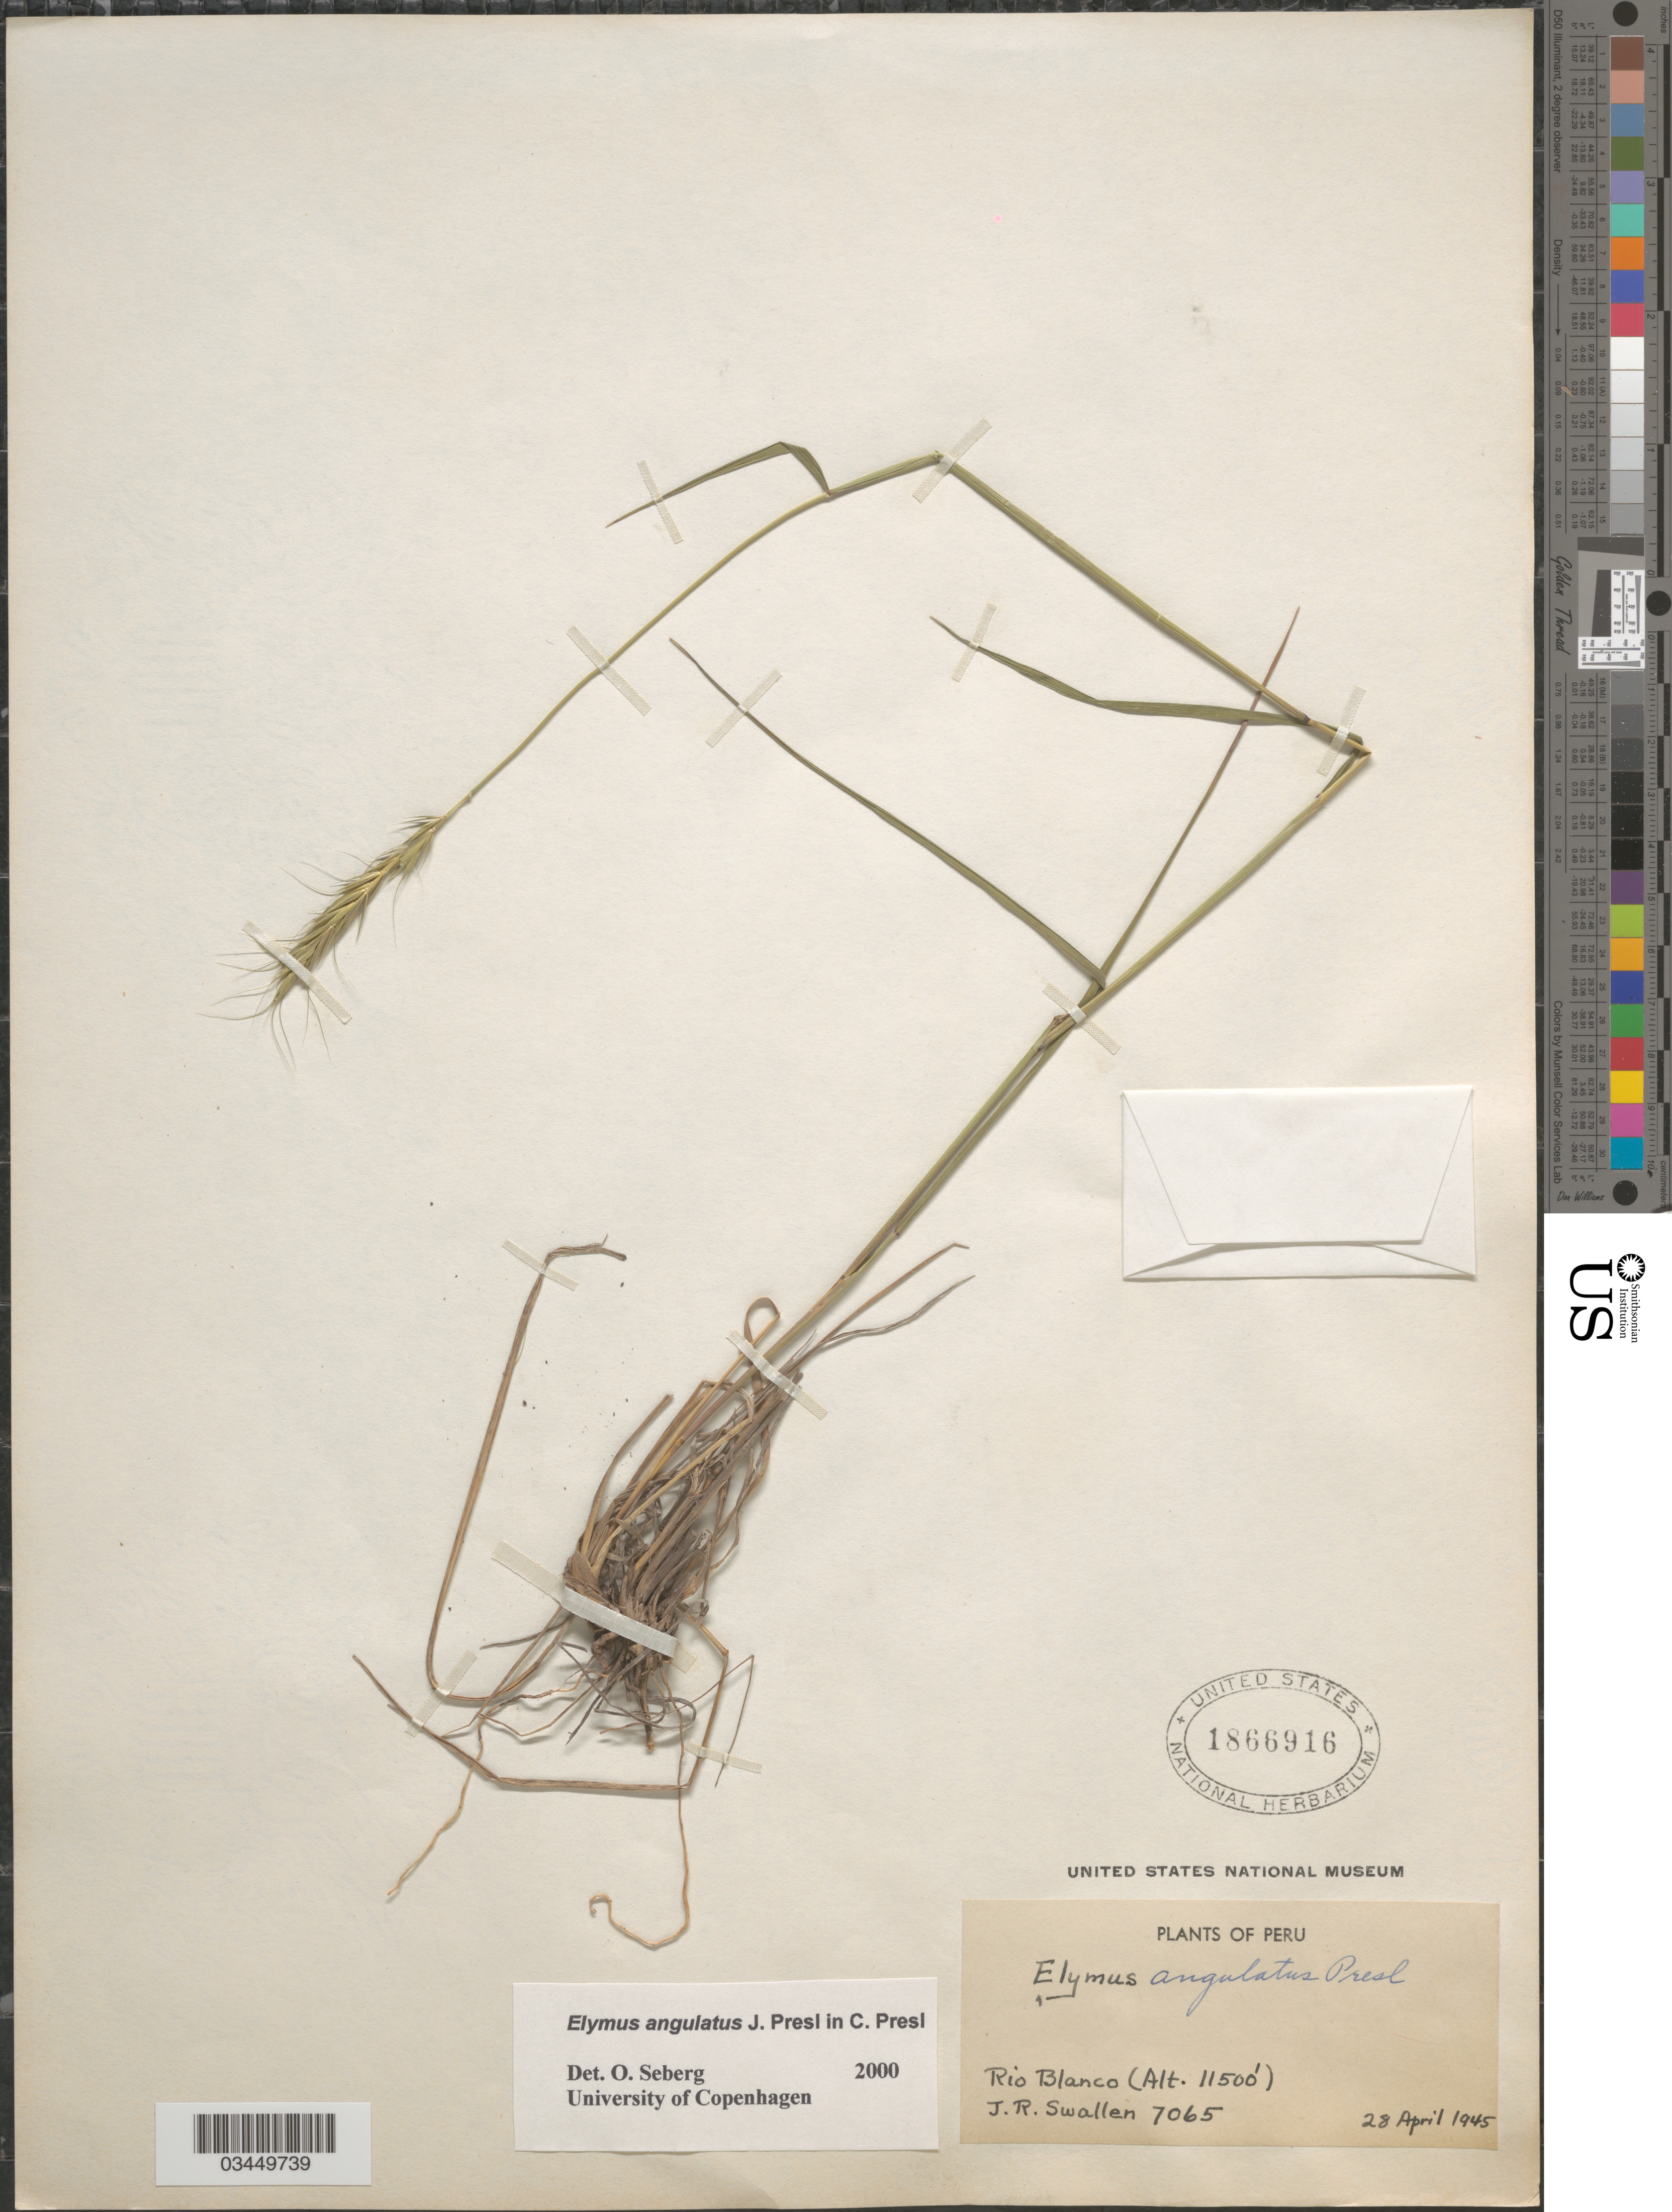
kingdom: Plantae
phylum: Tracheophyta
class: Liliopsida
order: Poales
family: Poaceae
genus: Elymus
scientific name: Elymus angulatus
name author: J. Presl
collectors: J. R. Swallen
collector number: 7065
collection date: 1945-04-28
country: Peru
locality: Rio Blanco.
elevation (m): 3505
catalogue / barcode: US 1866916